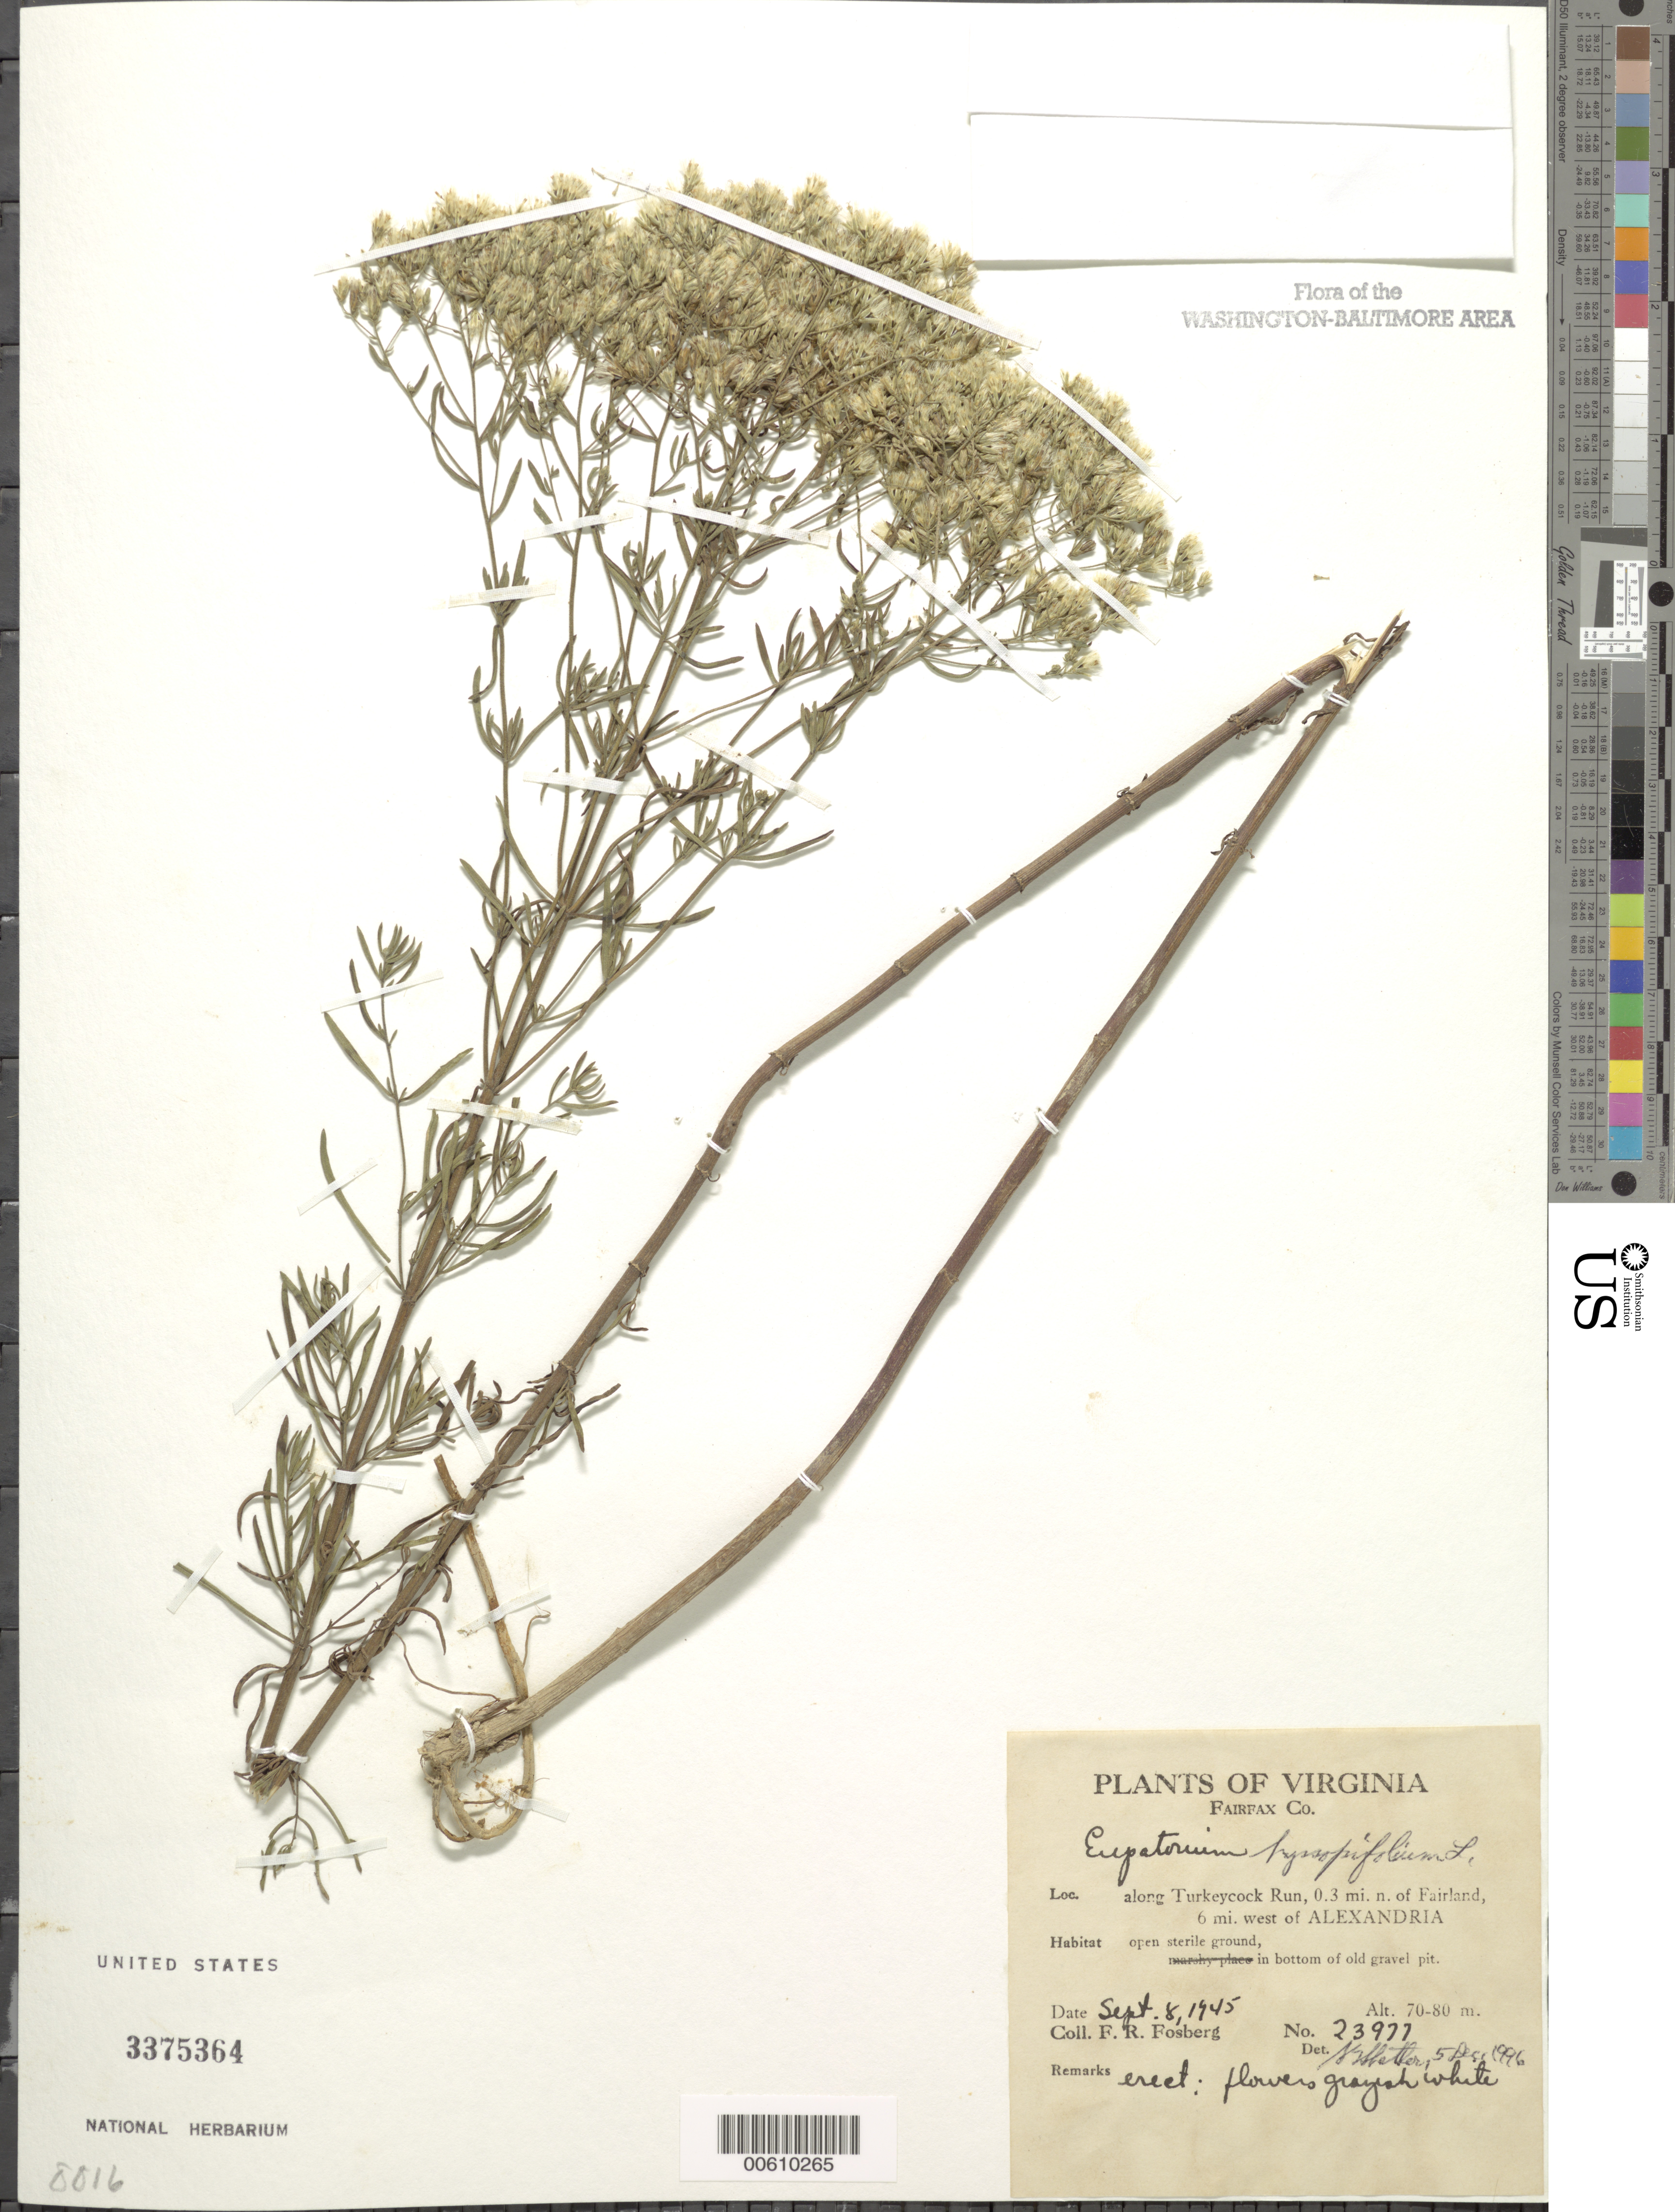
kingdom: Plantae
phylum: Tracheophyta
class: Magnoliopsida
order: Asterales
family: Asteraceae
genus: Eupatorium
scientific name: Eupatorium hyssopifolium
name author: L.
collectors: F. Fosburg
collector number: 23977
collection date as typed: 08 Sep 1945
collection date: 1945-09-08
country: United States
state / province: Virginia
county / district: Fairfax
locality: Along Turkeycock Run, N of Fairland, W of Alexandria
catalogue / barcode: US 3375364